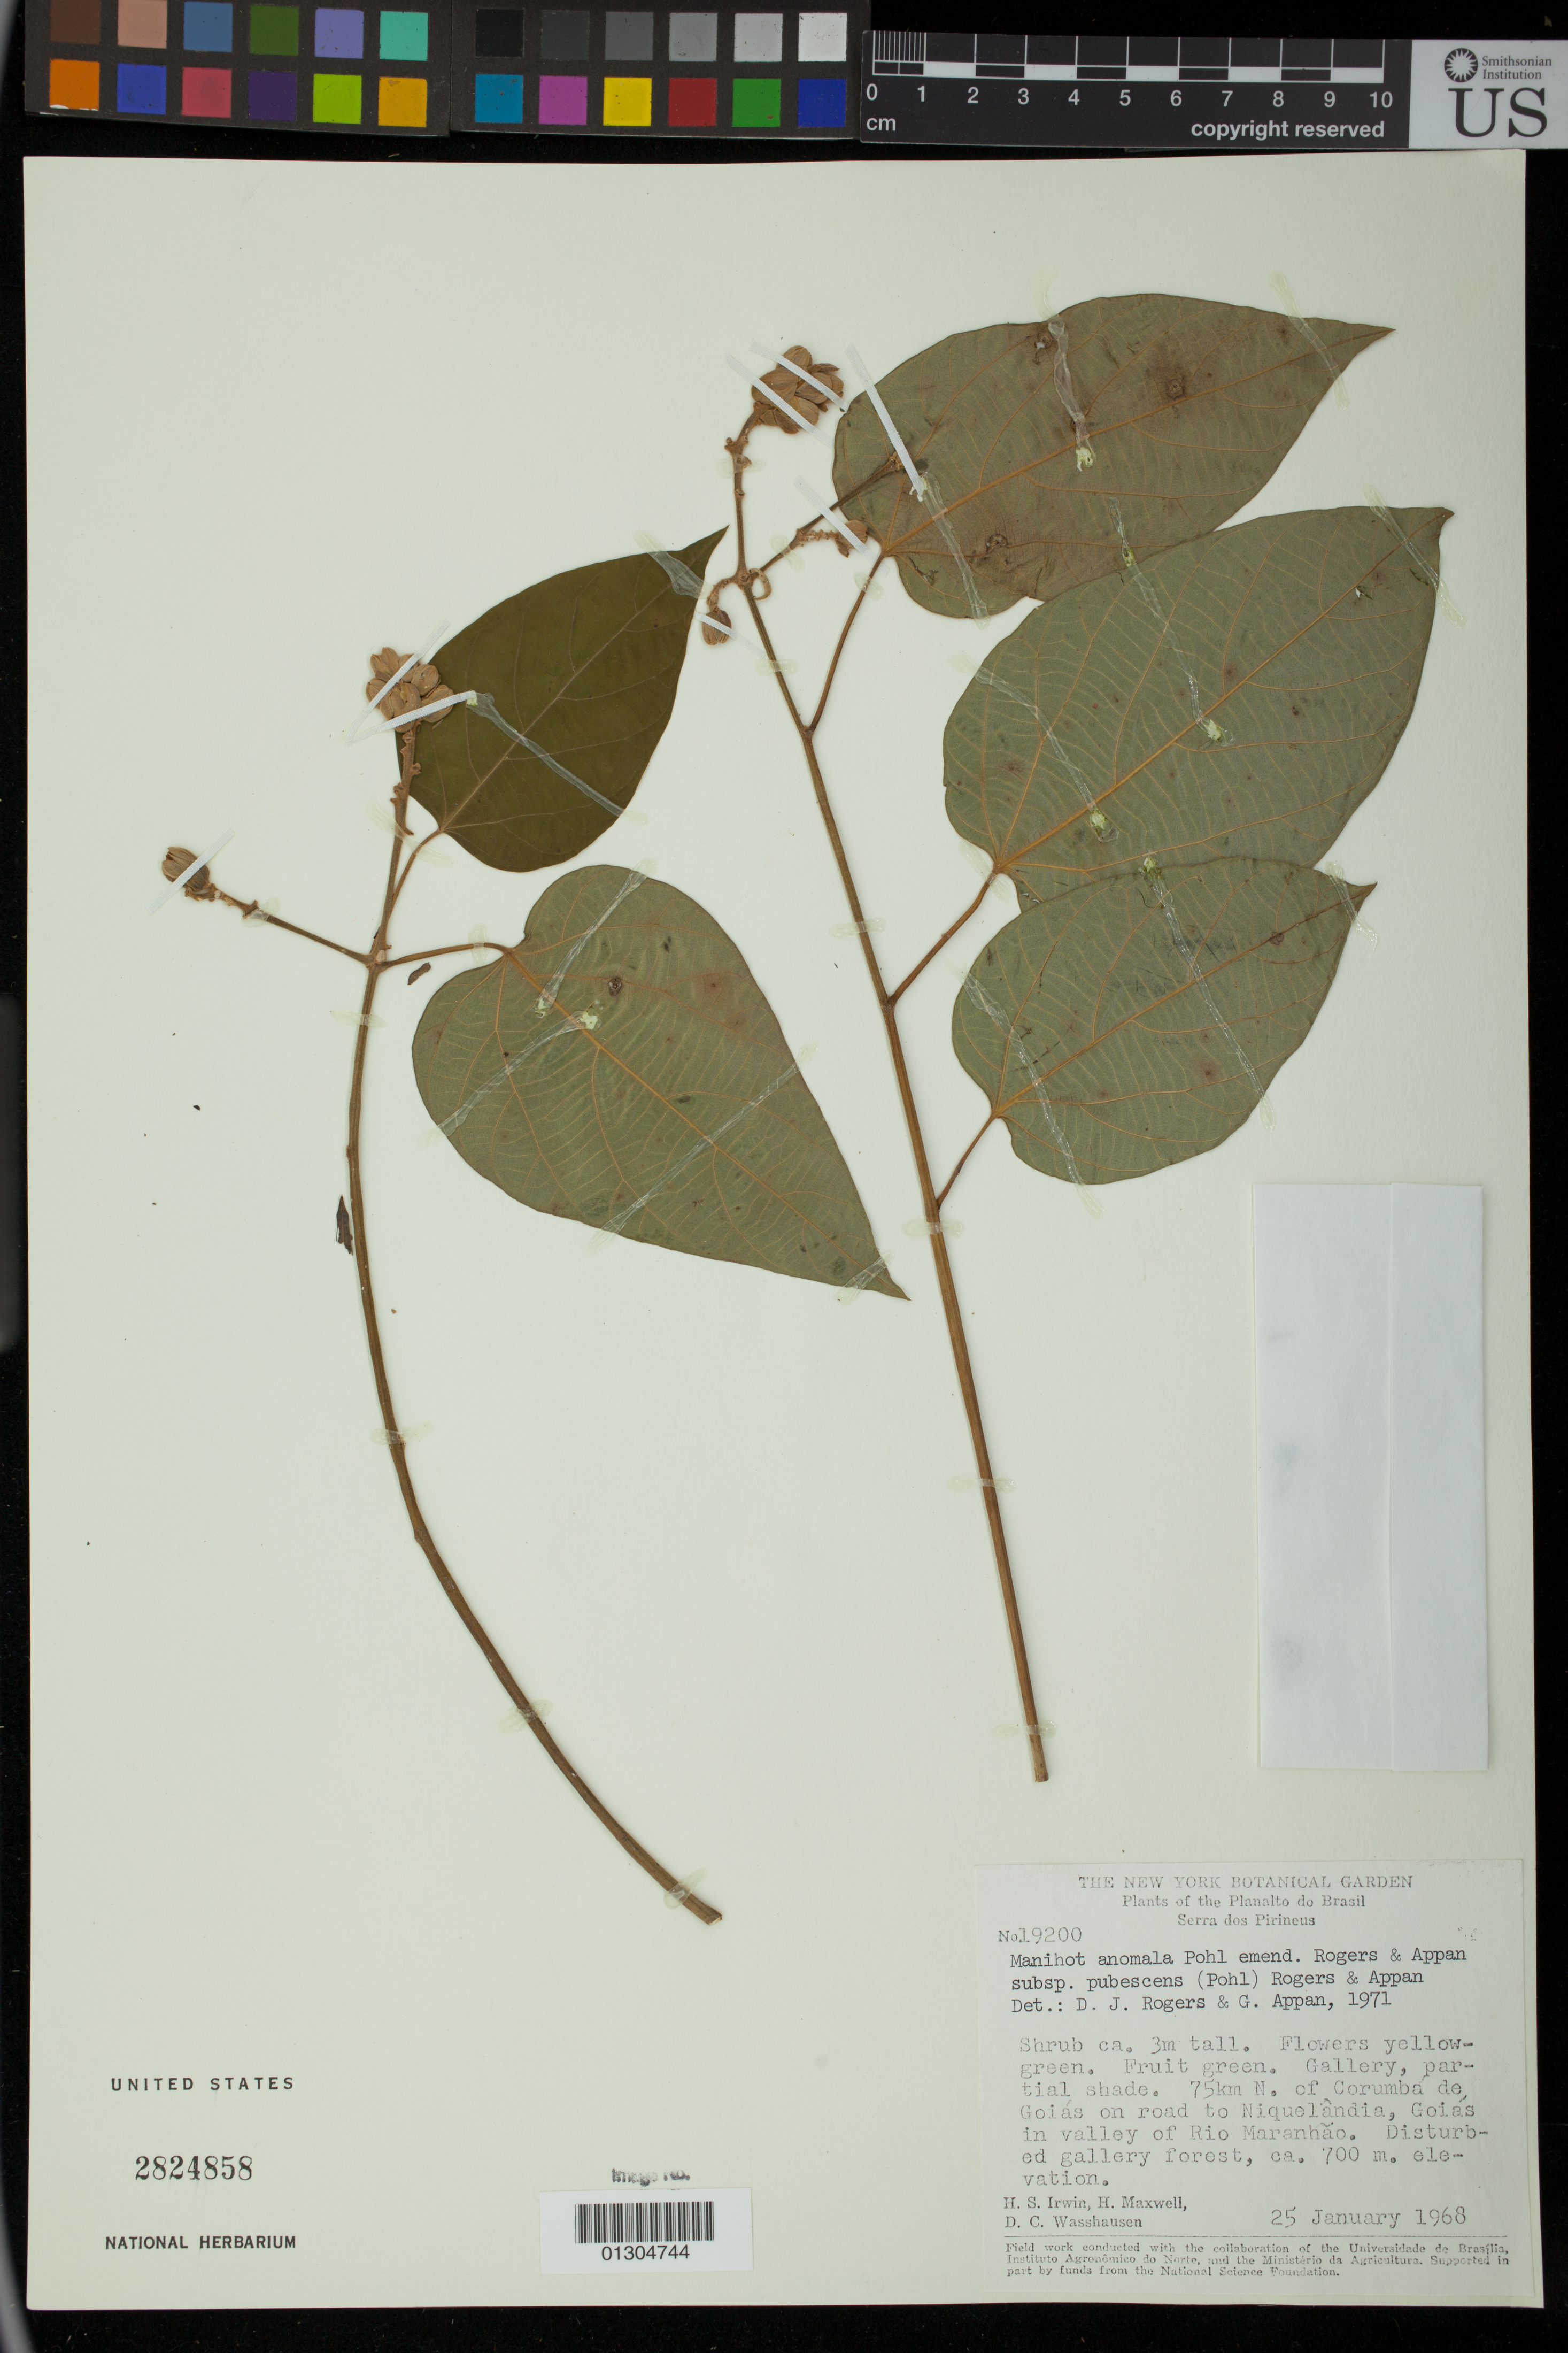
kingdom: Plantae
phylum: Tracheophyta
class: Magnoliopsida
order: Malpighiales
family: Euphorbiaceae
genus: Manihot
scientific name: Manihot anomala subsp. pubescens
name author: (Pohl) D.J. Rogers & Appan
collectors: H. Irwin, H. Maxwell & D. C. Wasshausen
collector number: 19200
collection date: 1968-01-25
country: Brazil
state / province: Goias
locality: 75 km N. of Corumba de Goias on road to Niquelandia, Goias in valley of Rio Maranhao.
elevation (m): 700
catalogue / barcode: US 2824858